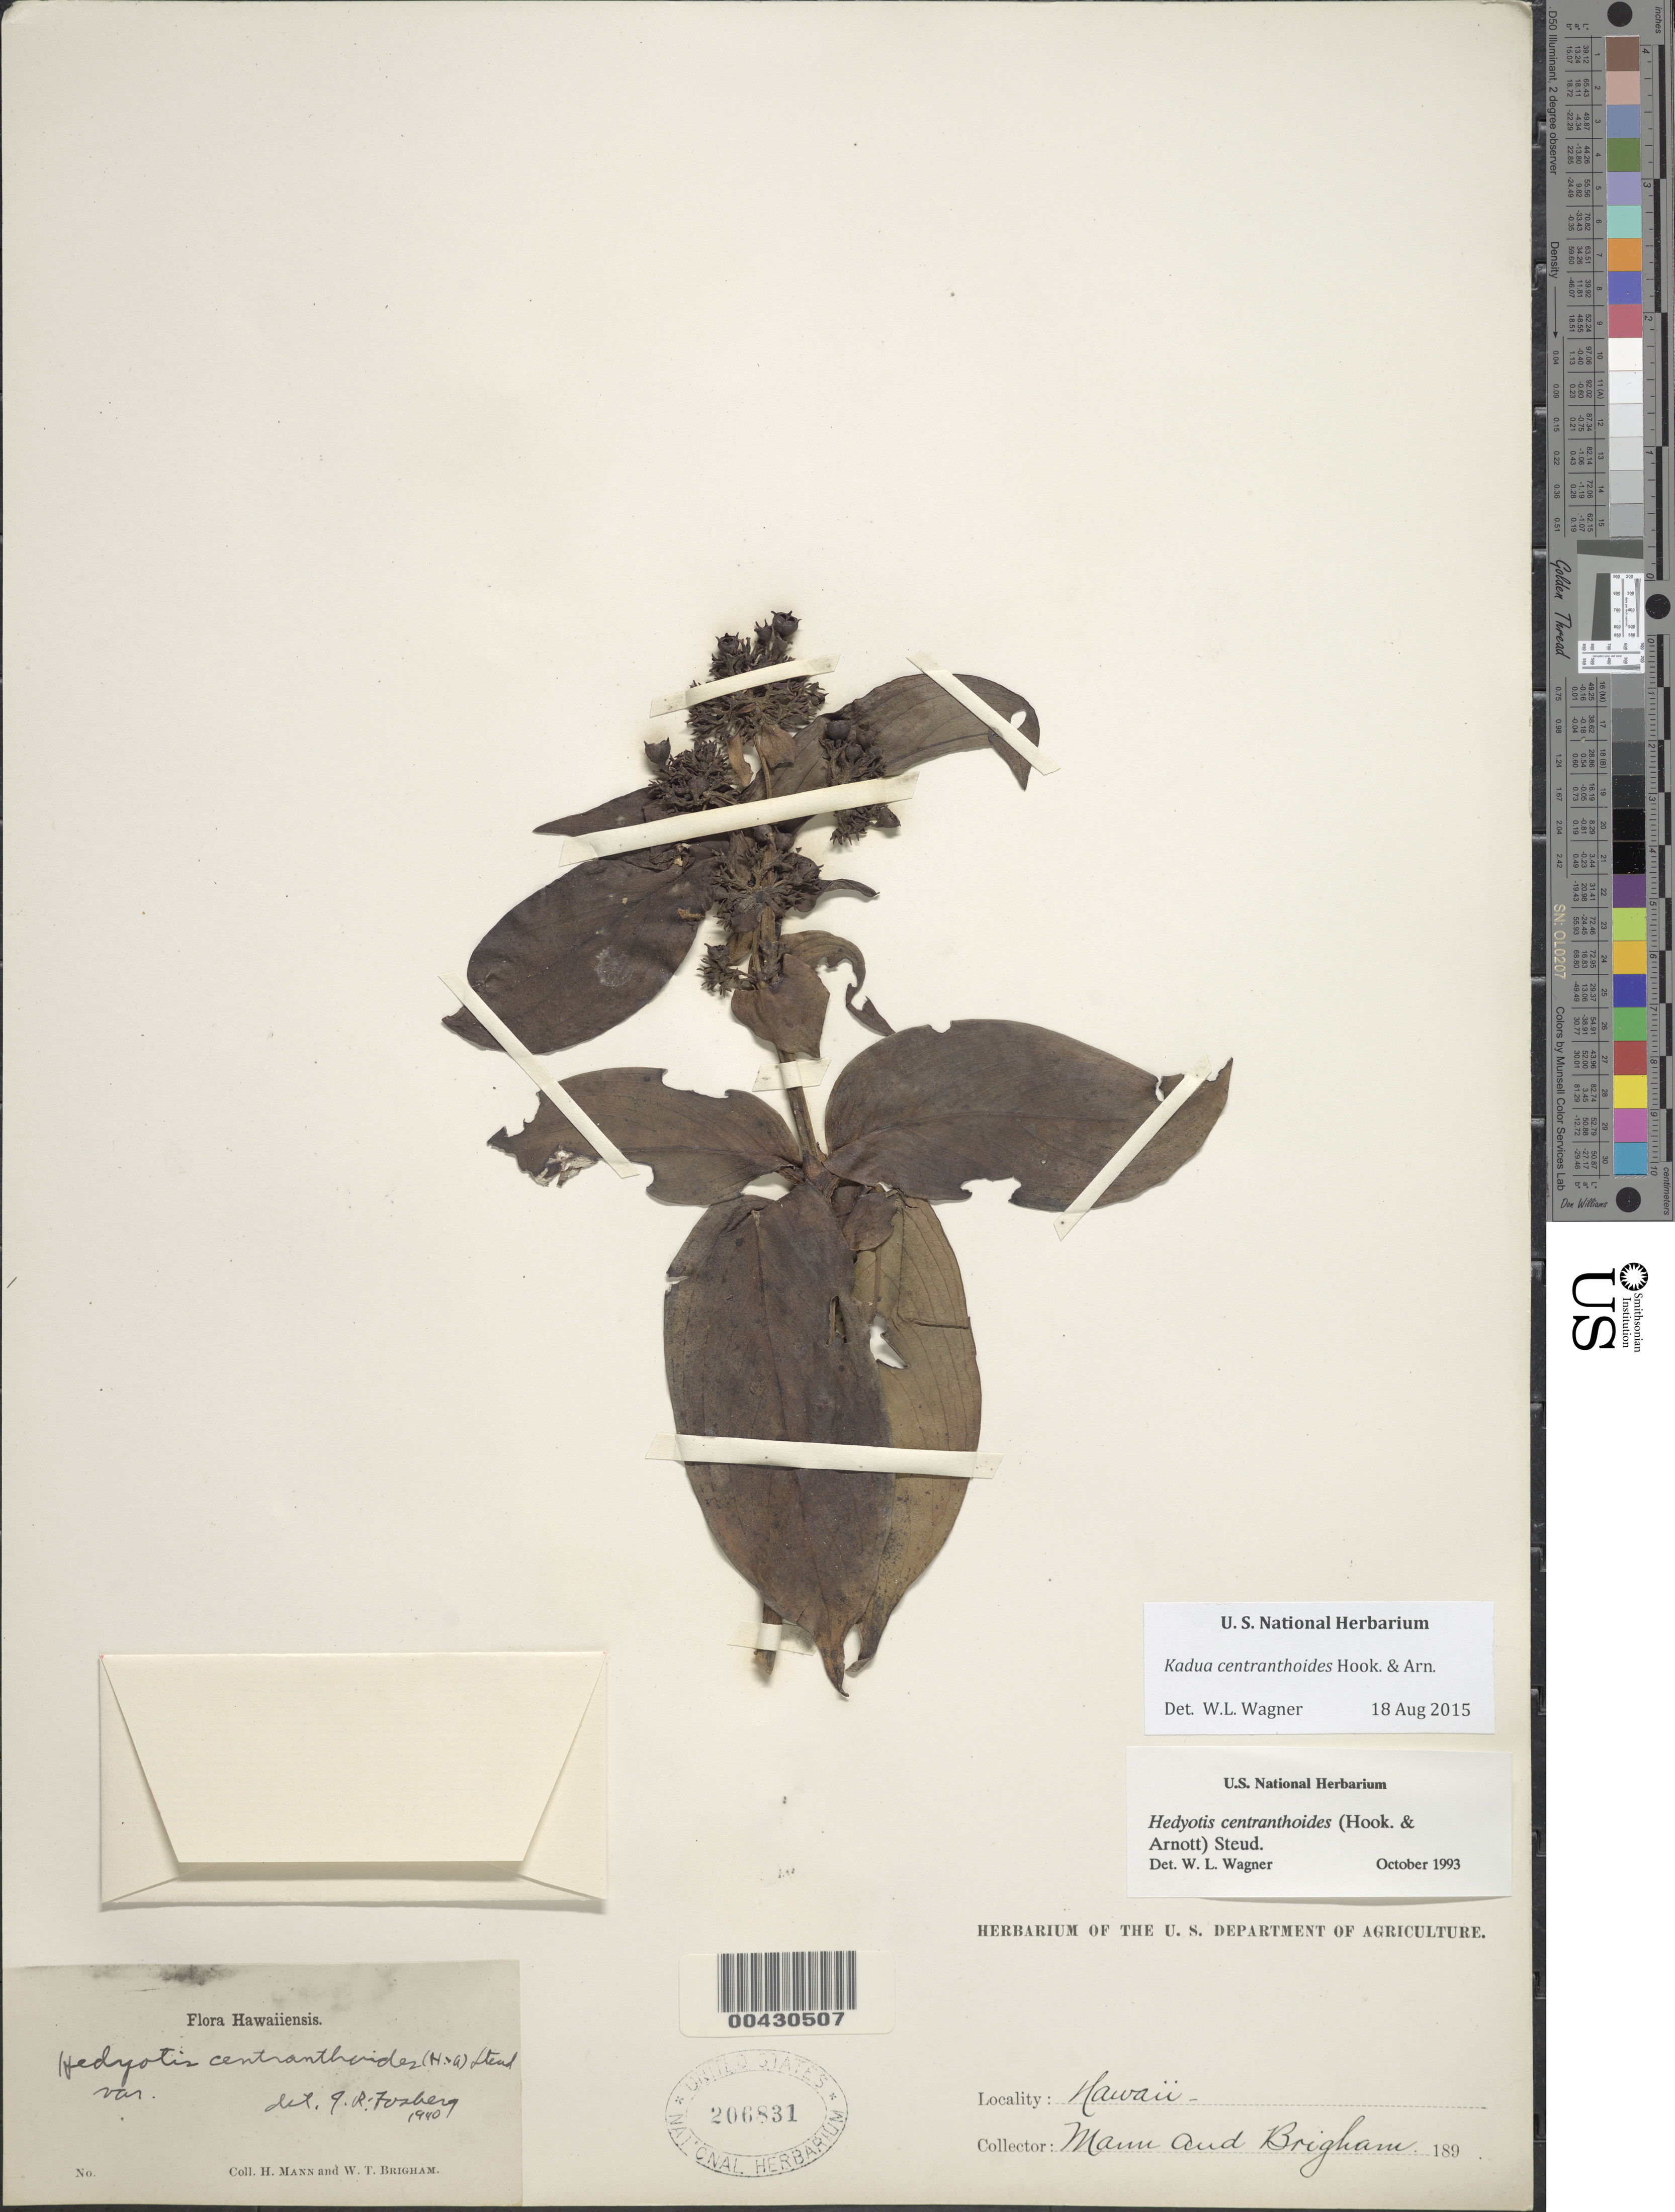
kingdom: Plantae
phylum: Tracheophyta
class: Magnoliopsida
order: Gentianales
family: Rubiaceae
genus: Kadua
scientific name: Kadua centranthoides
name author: Hook. & Arn.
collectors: H. Mann & W. T. Brigham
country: United States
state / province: Hawaii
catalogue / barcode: US 206831